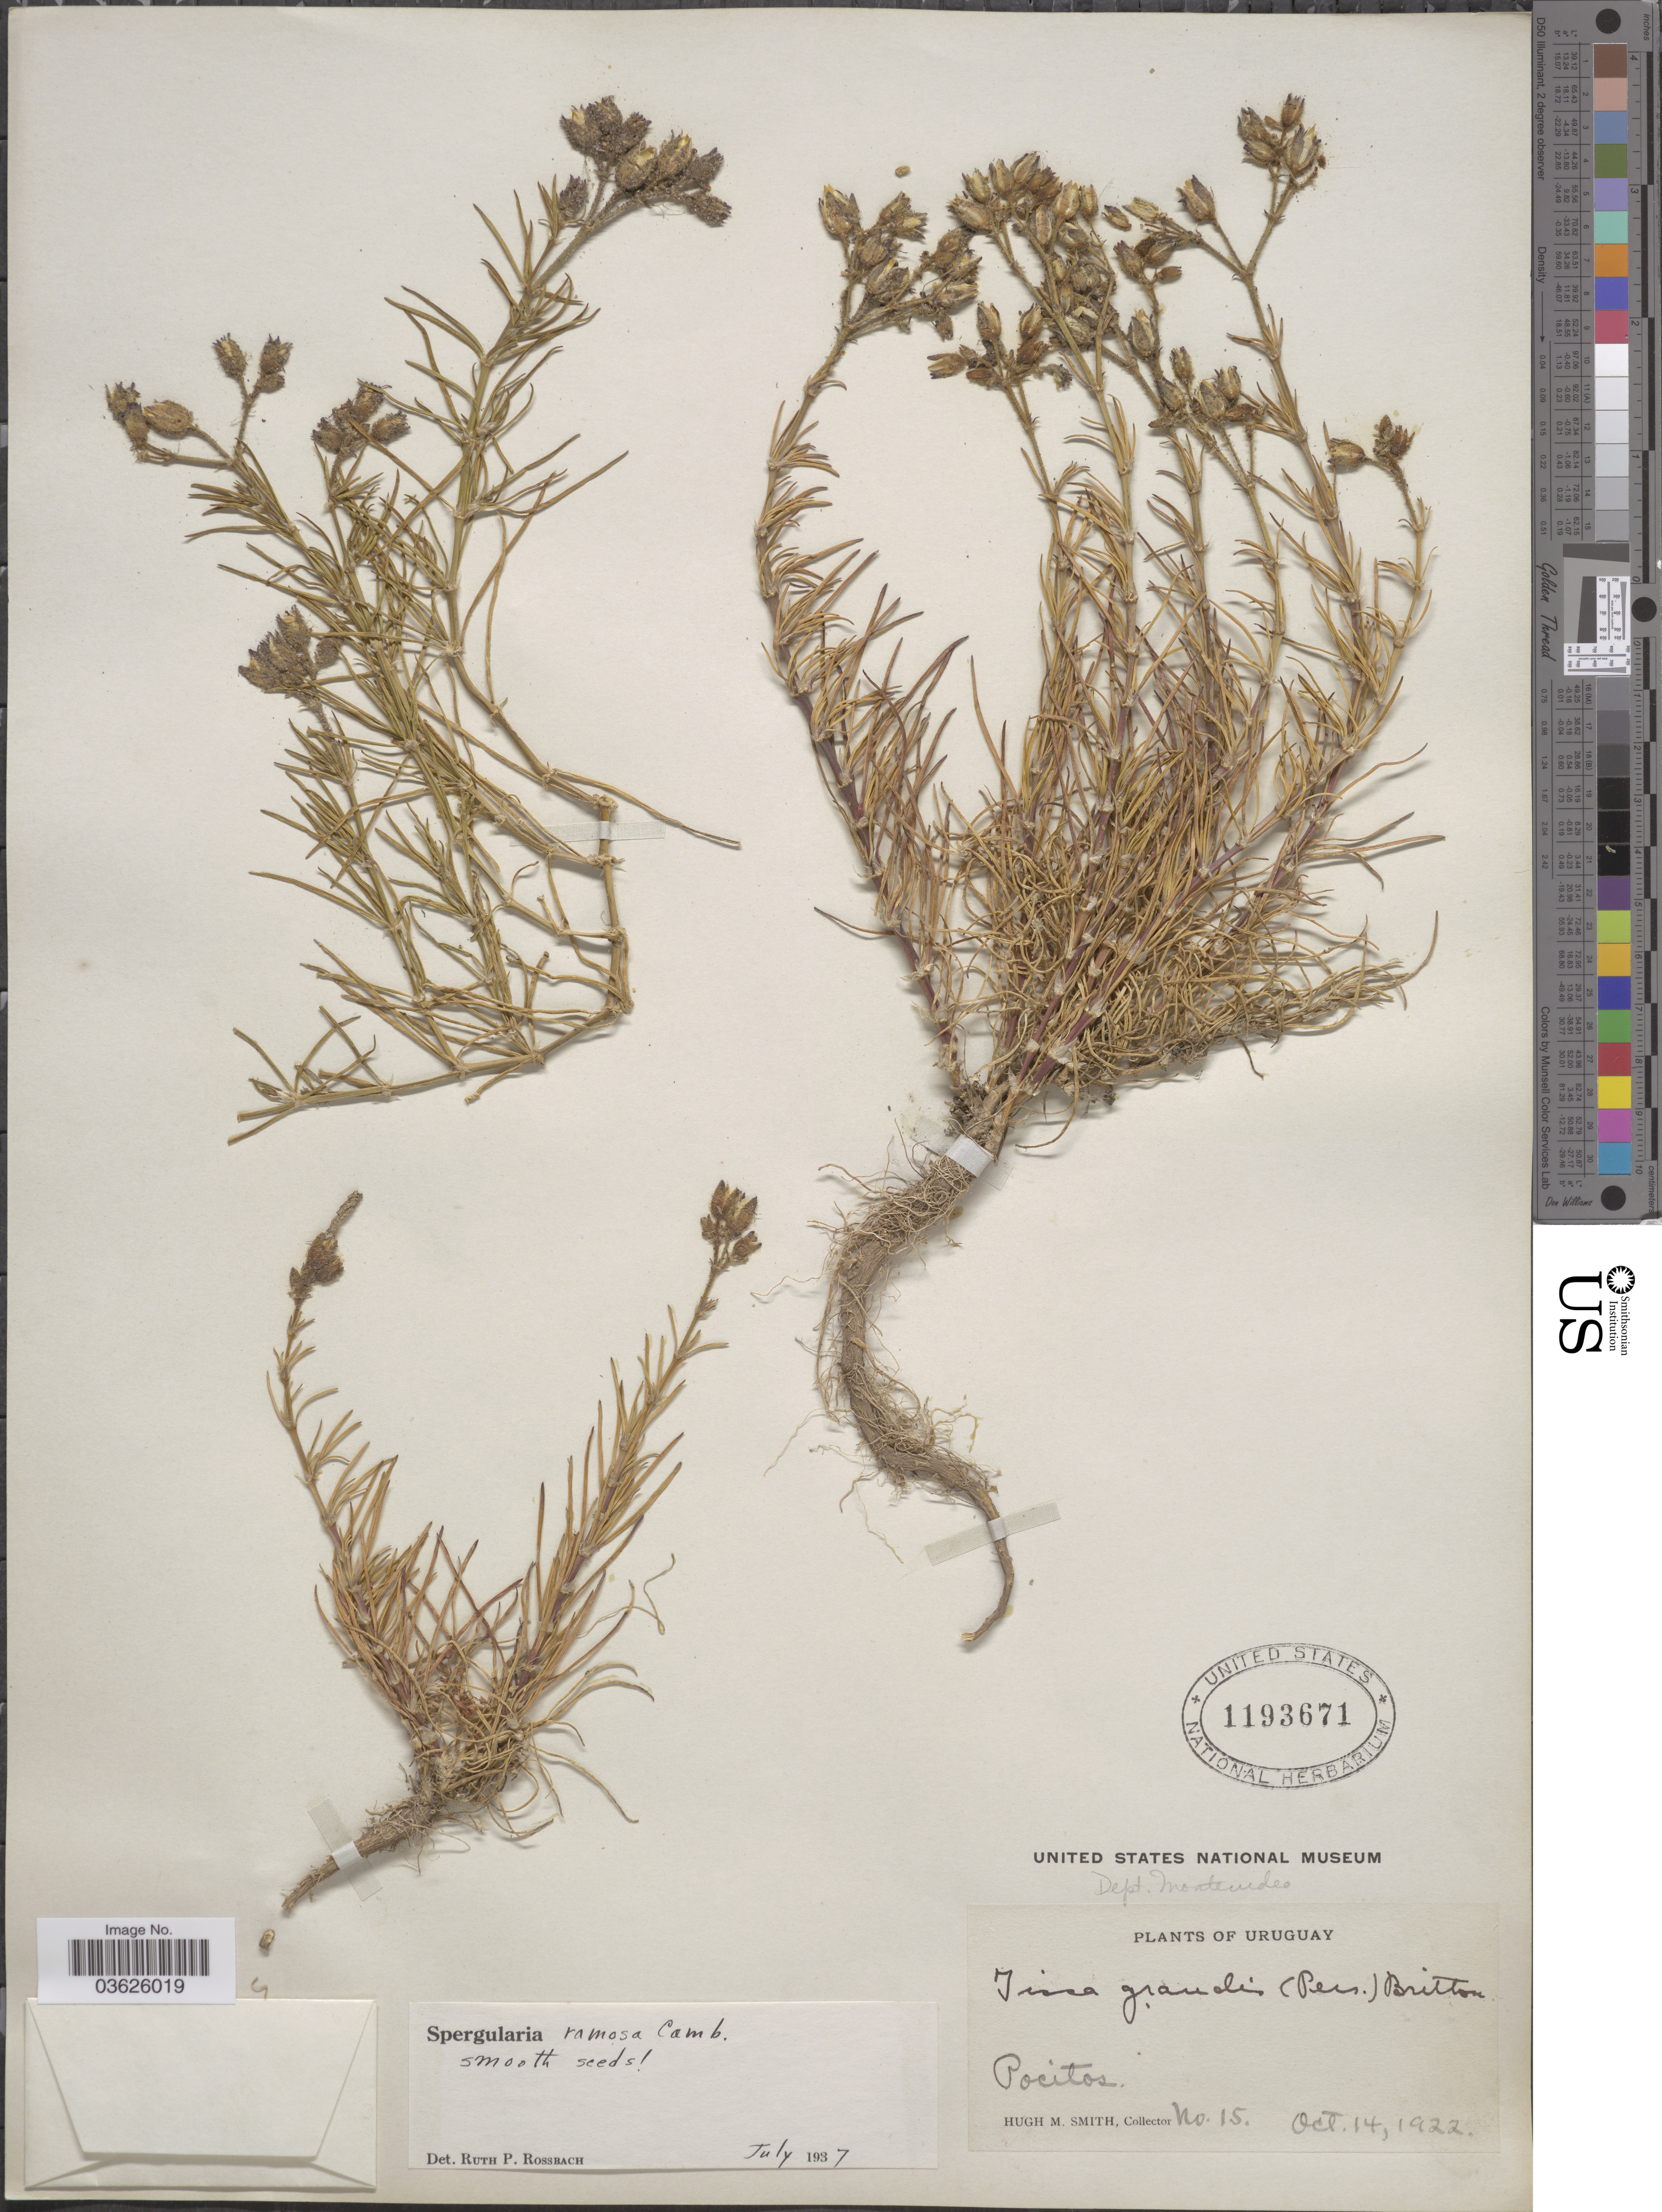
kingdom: Plantae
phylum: Tracheophyta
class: Magnoliopsida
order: Caryophyllales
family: Caryophyllaceae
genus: Spergularia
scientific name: Spergularia ramosa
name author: Cambess.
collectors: H. M. Smith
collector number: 15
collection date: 1922-10-14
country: Uruguay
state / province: Montevideo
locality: Dept. Montevideo. Pocitos.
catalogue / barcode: US 1193671